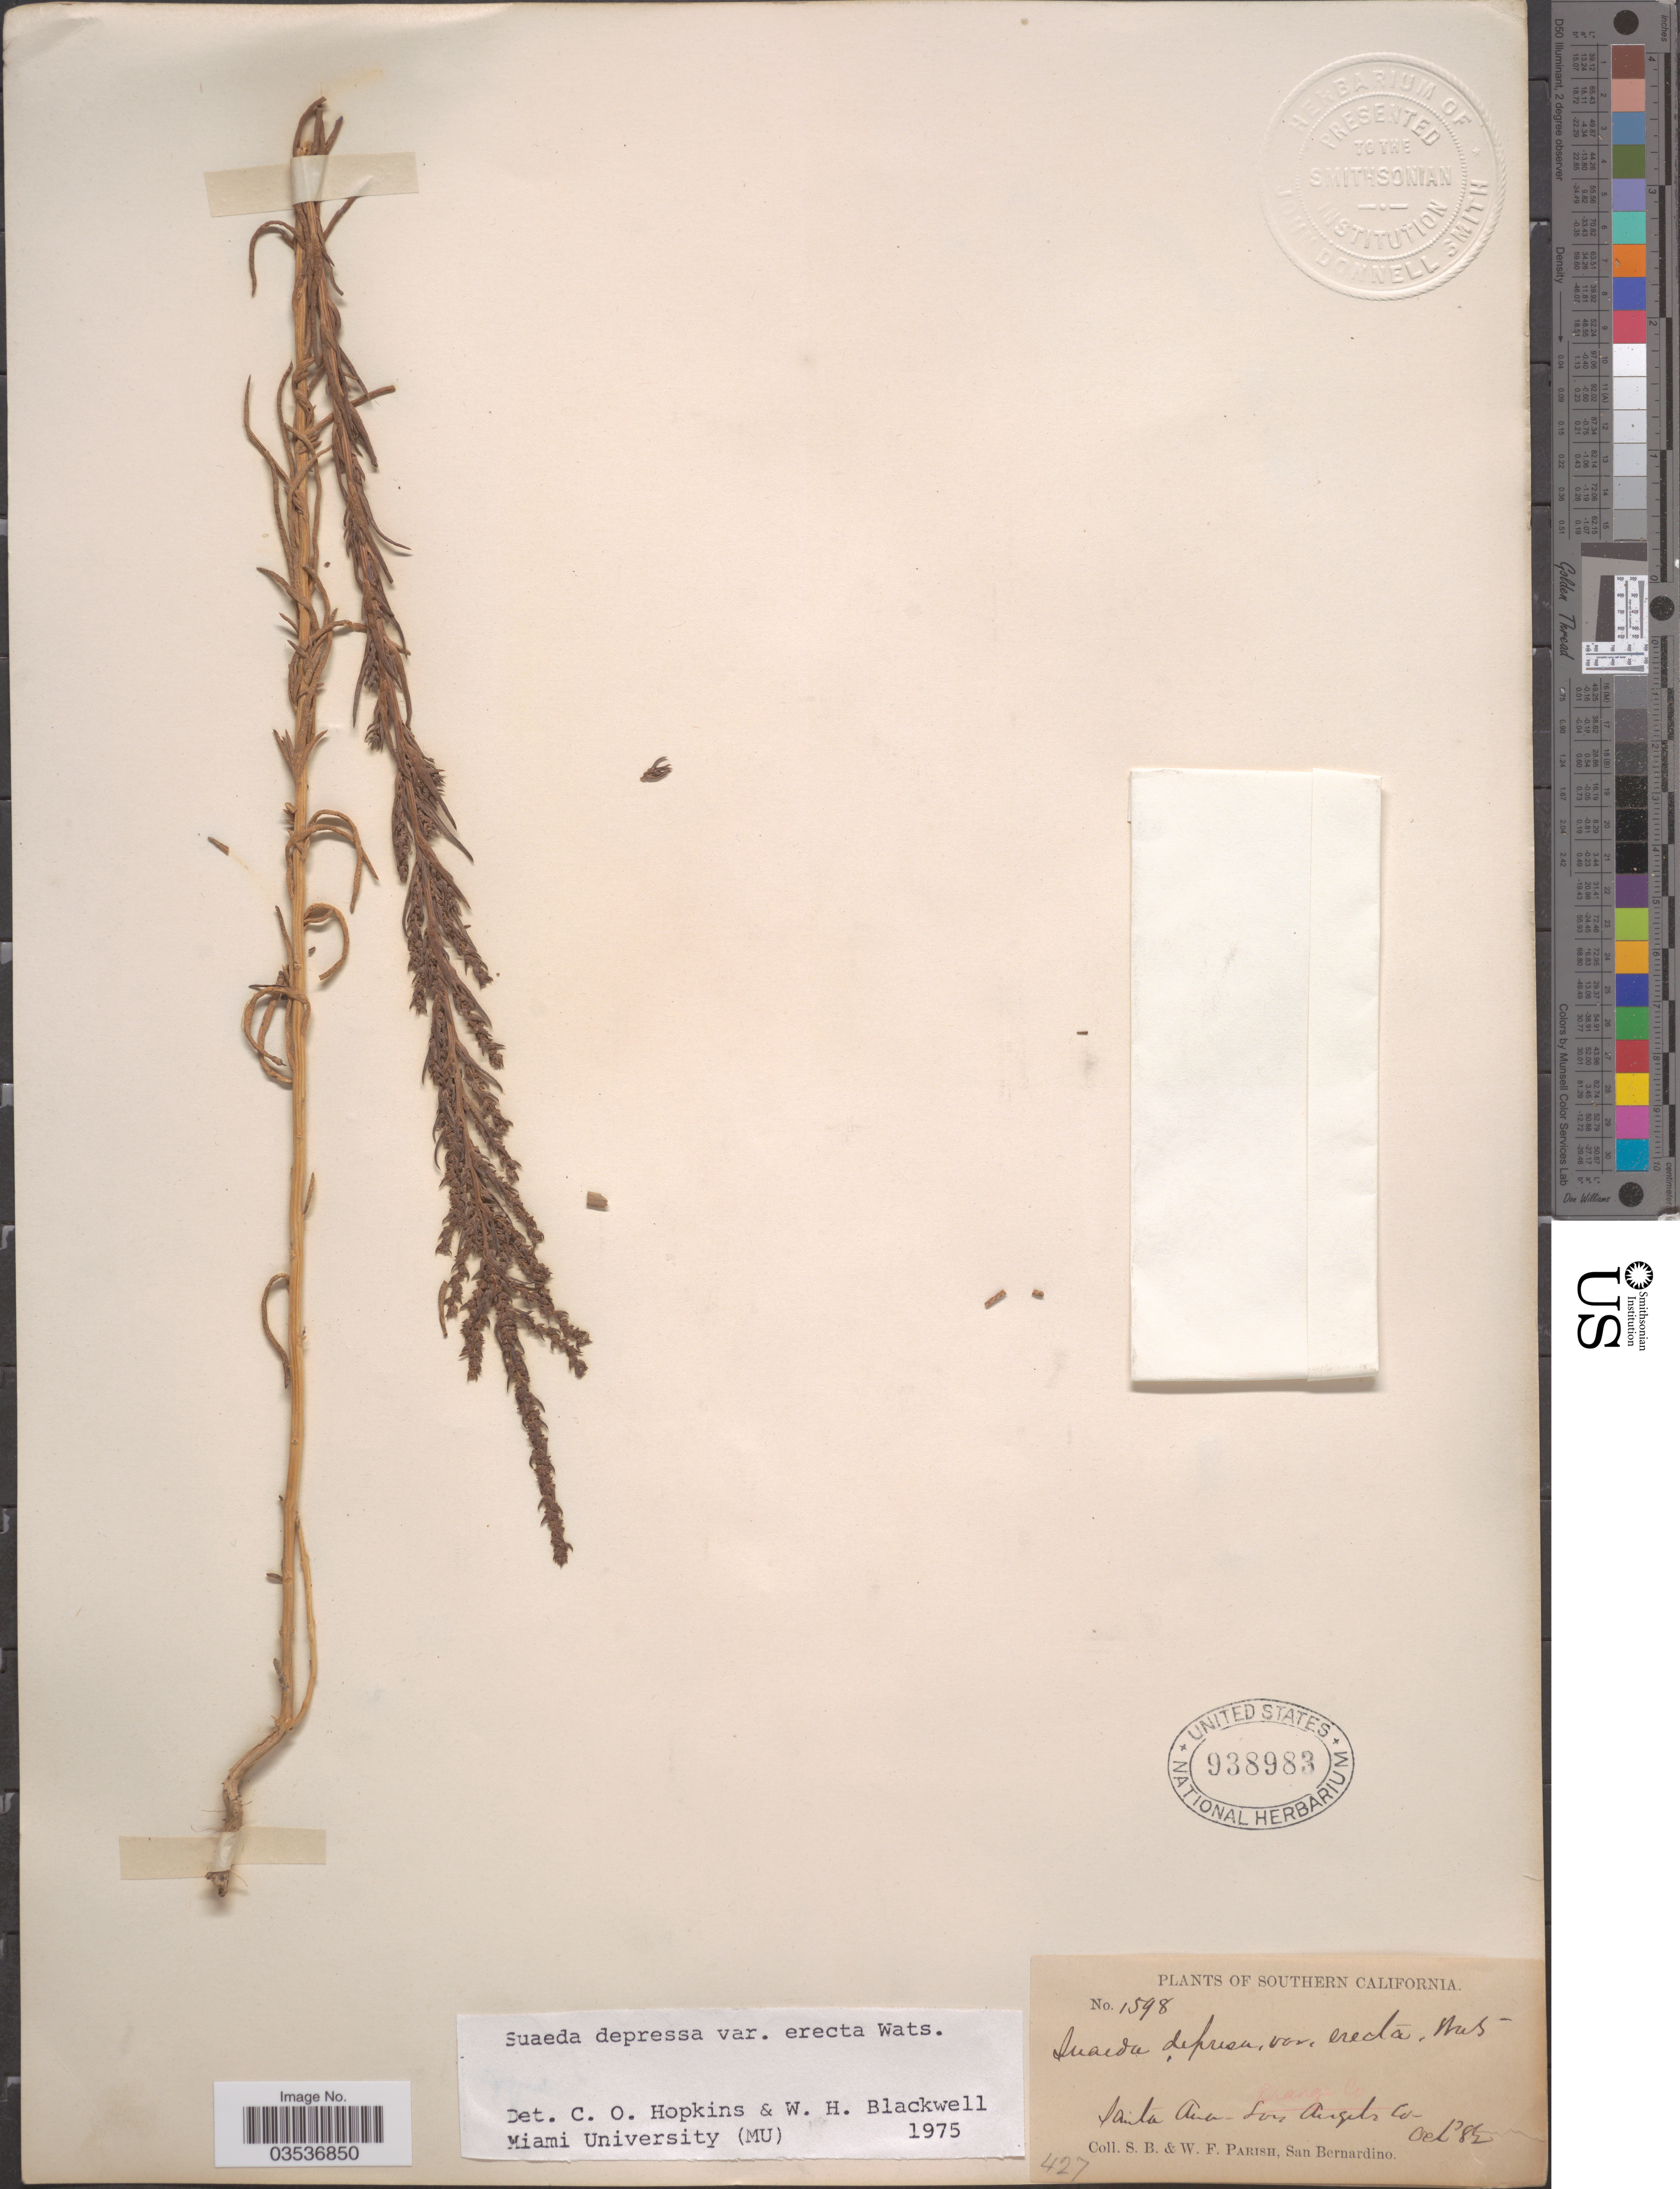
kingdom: Plantae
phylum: Tracheophyta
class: Magnoliopsida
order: Caryophyllales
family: Amaranthaceae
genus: Suaeda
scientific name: Suaeda depressa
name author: (Pursh) S. Watson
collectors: S. B. Parish & W. F. Parish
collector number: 1598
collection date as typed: Transcribed d/m/y: /10/82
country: United States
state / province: California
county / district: Orange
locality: Southern California. Santa Ana Orange Co.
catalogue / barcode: US 938983